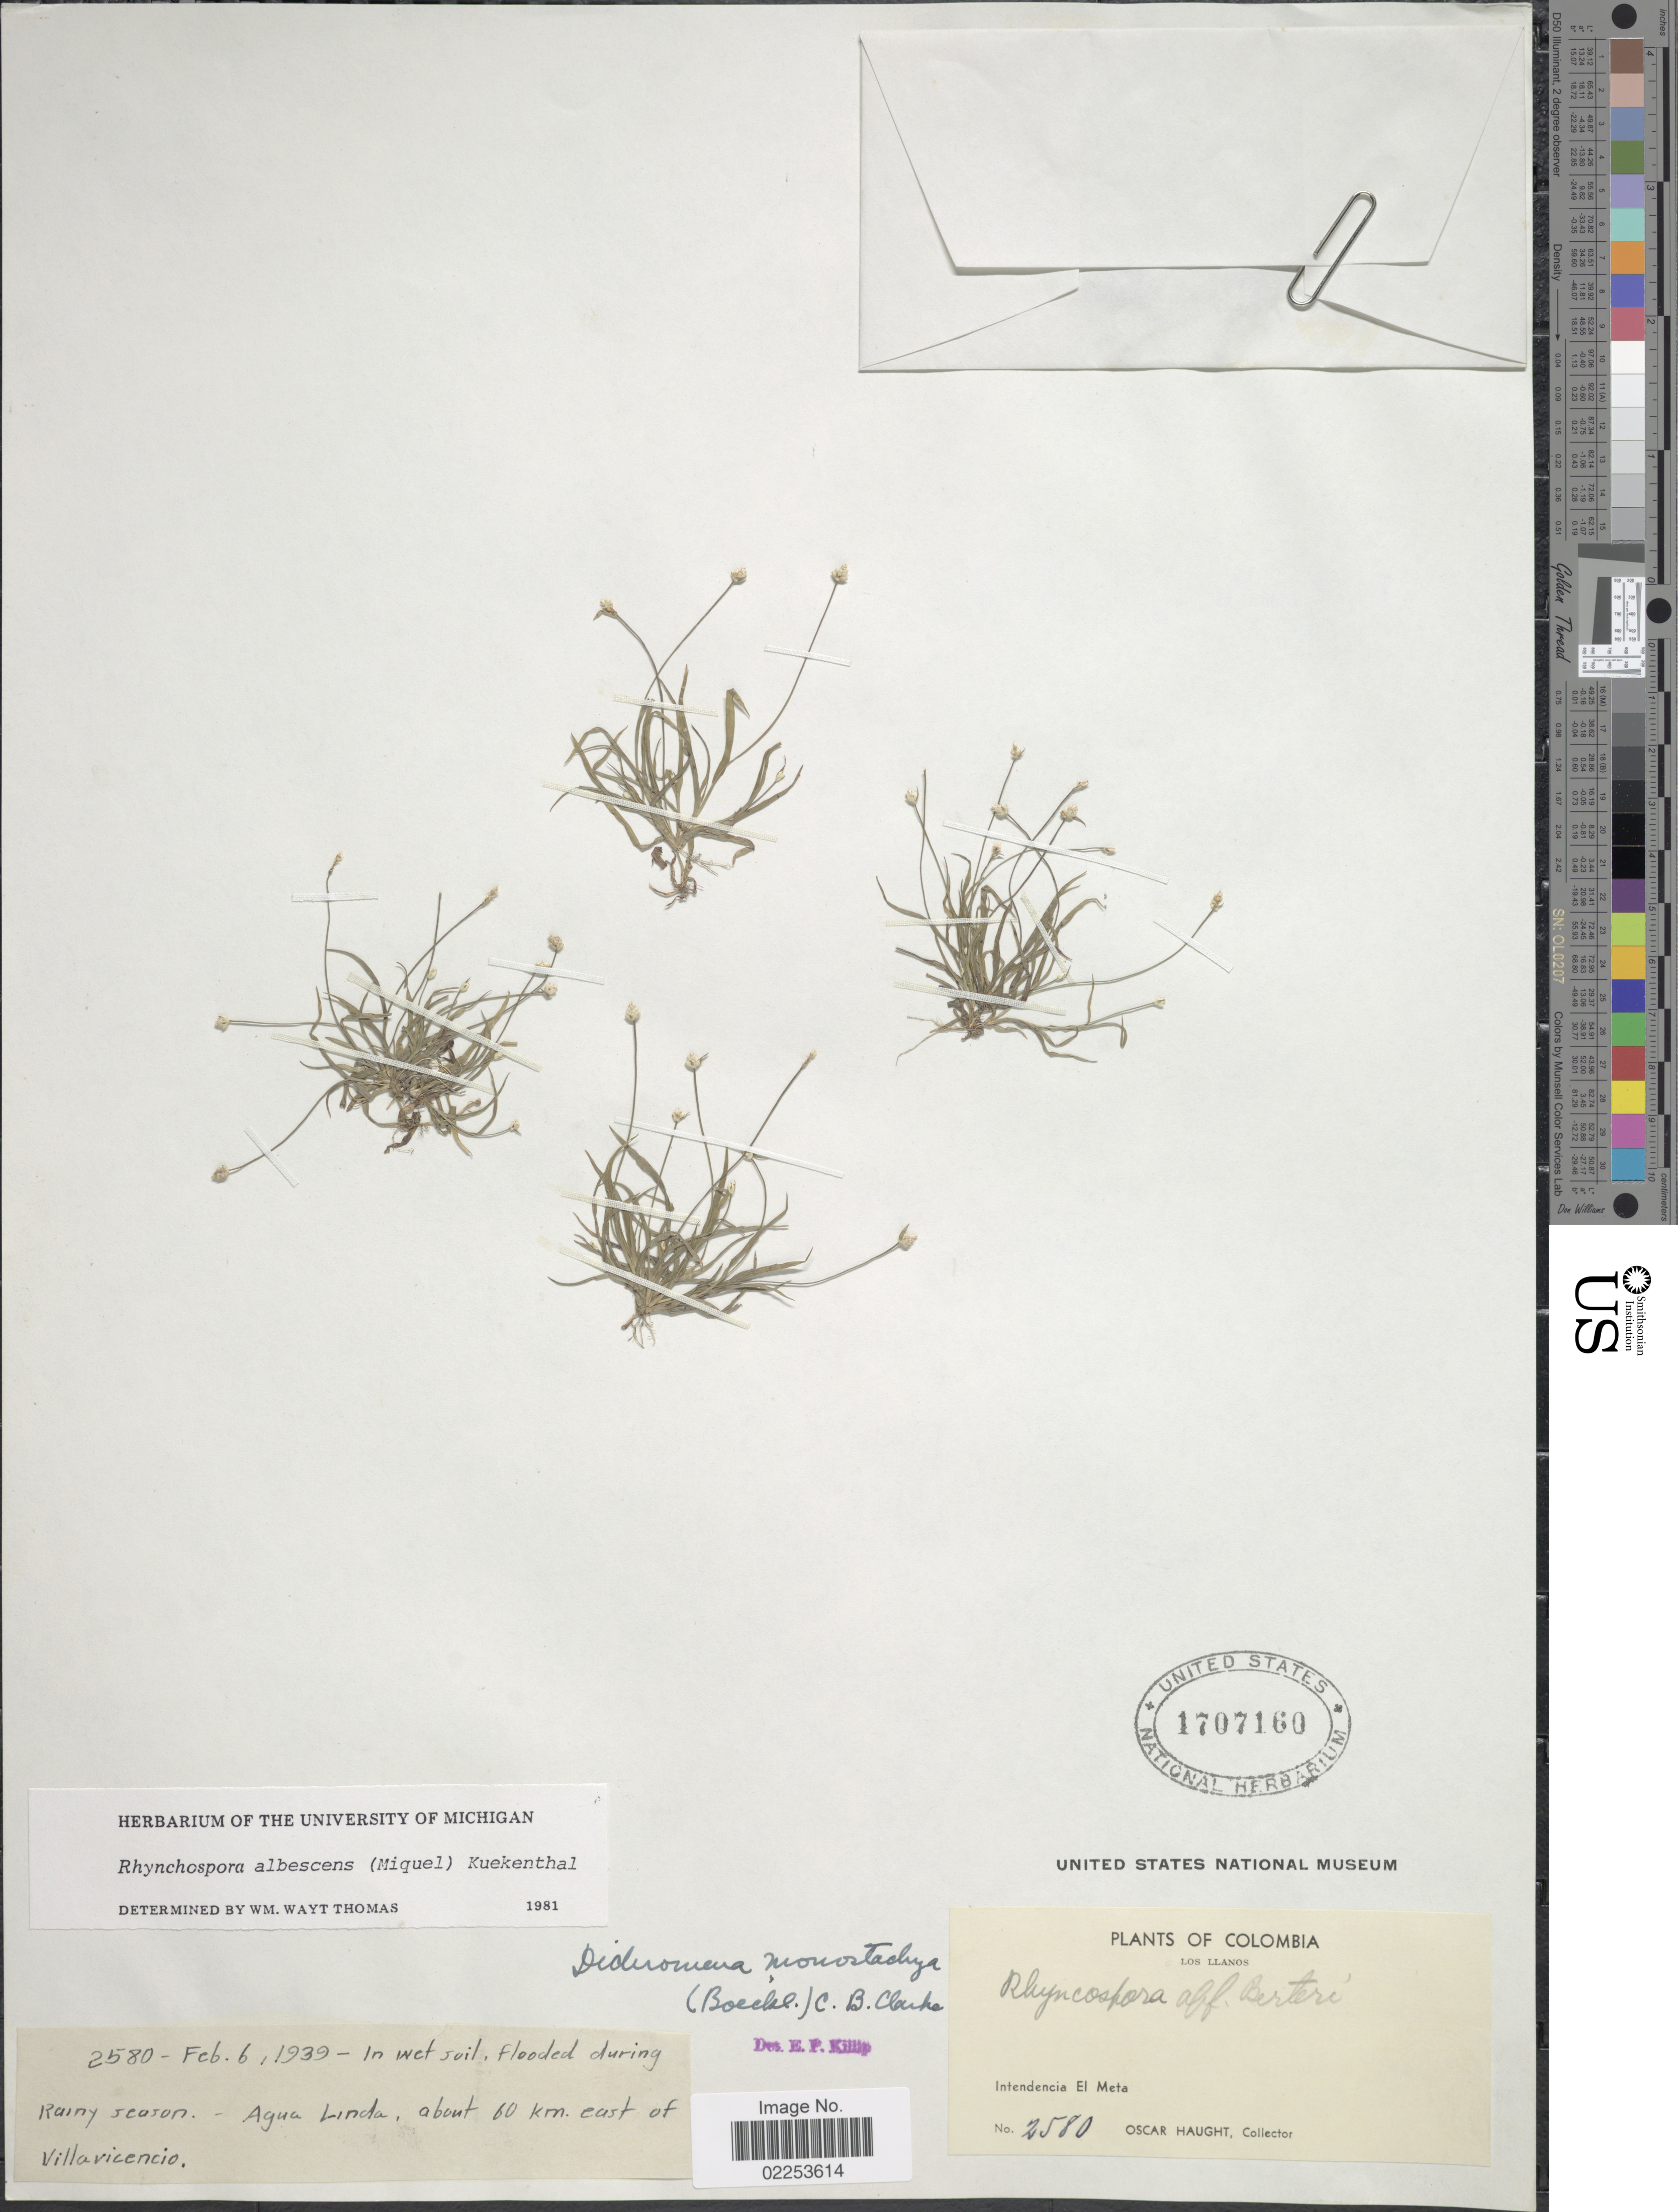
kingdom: Plantae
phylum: Tracheophyta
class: Liliopsida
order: Poales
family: Cyperaceae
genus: Rhynchospora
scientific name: Rhynchospora albescens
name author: (Miq.) Kük.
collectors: O. Haught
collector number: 2580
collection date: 1939-02-06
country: Colombia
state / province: Meta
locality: Intendencia El Meta, Los Llanos, Ahua Linda, about 10 km east of Villavicencio.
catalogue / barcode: US 1707160